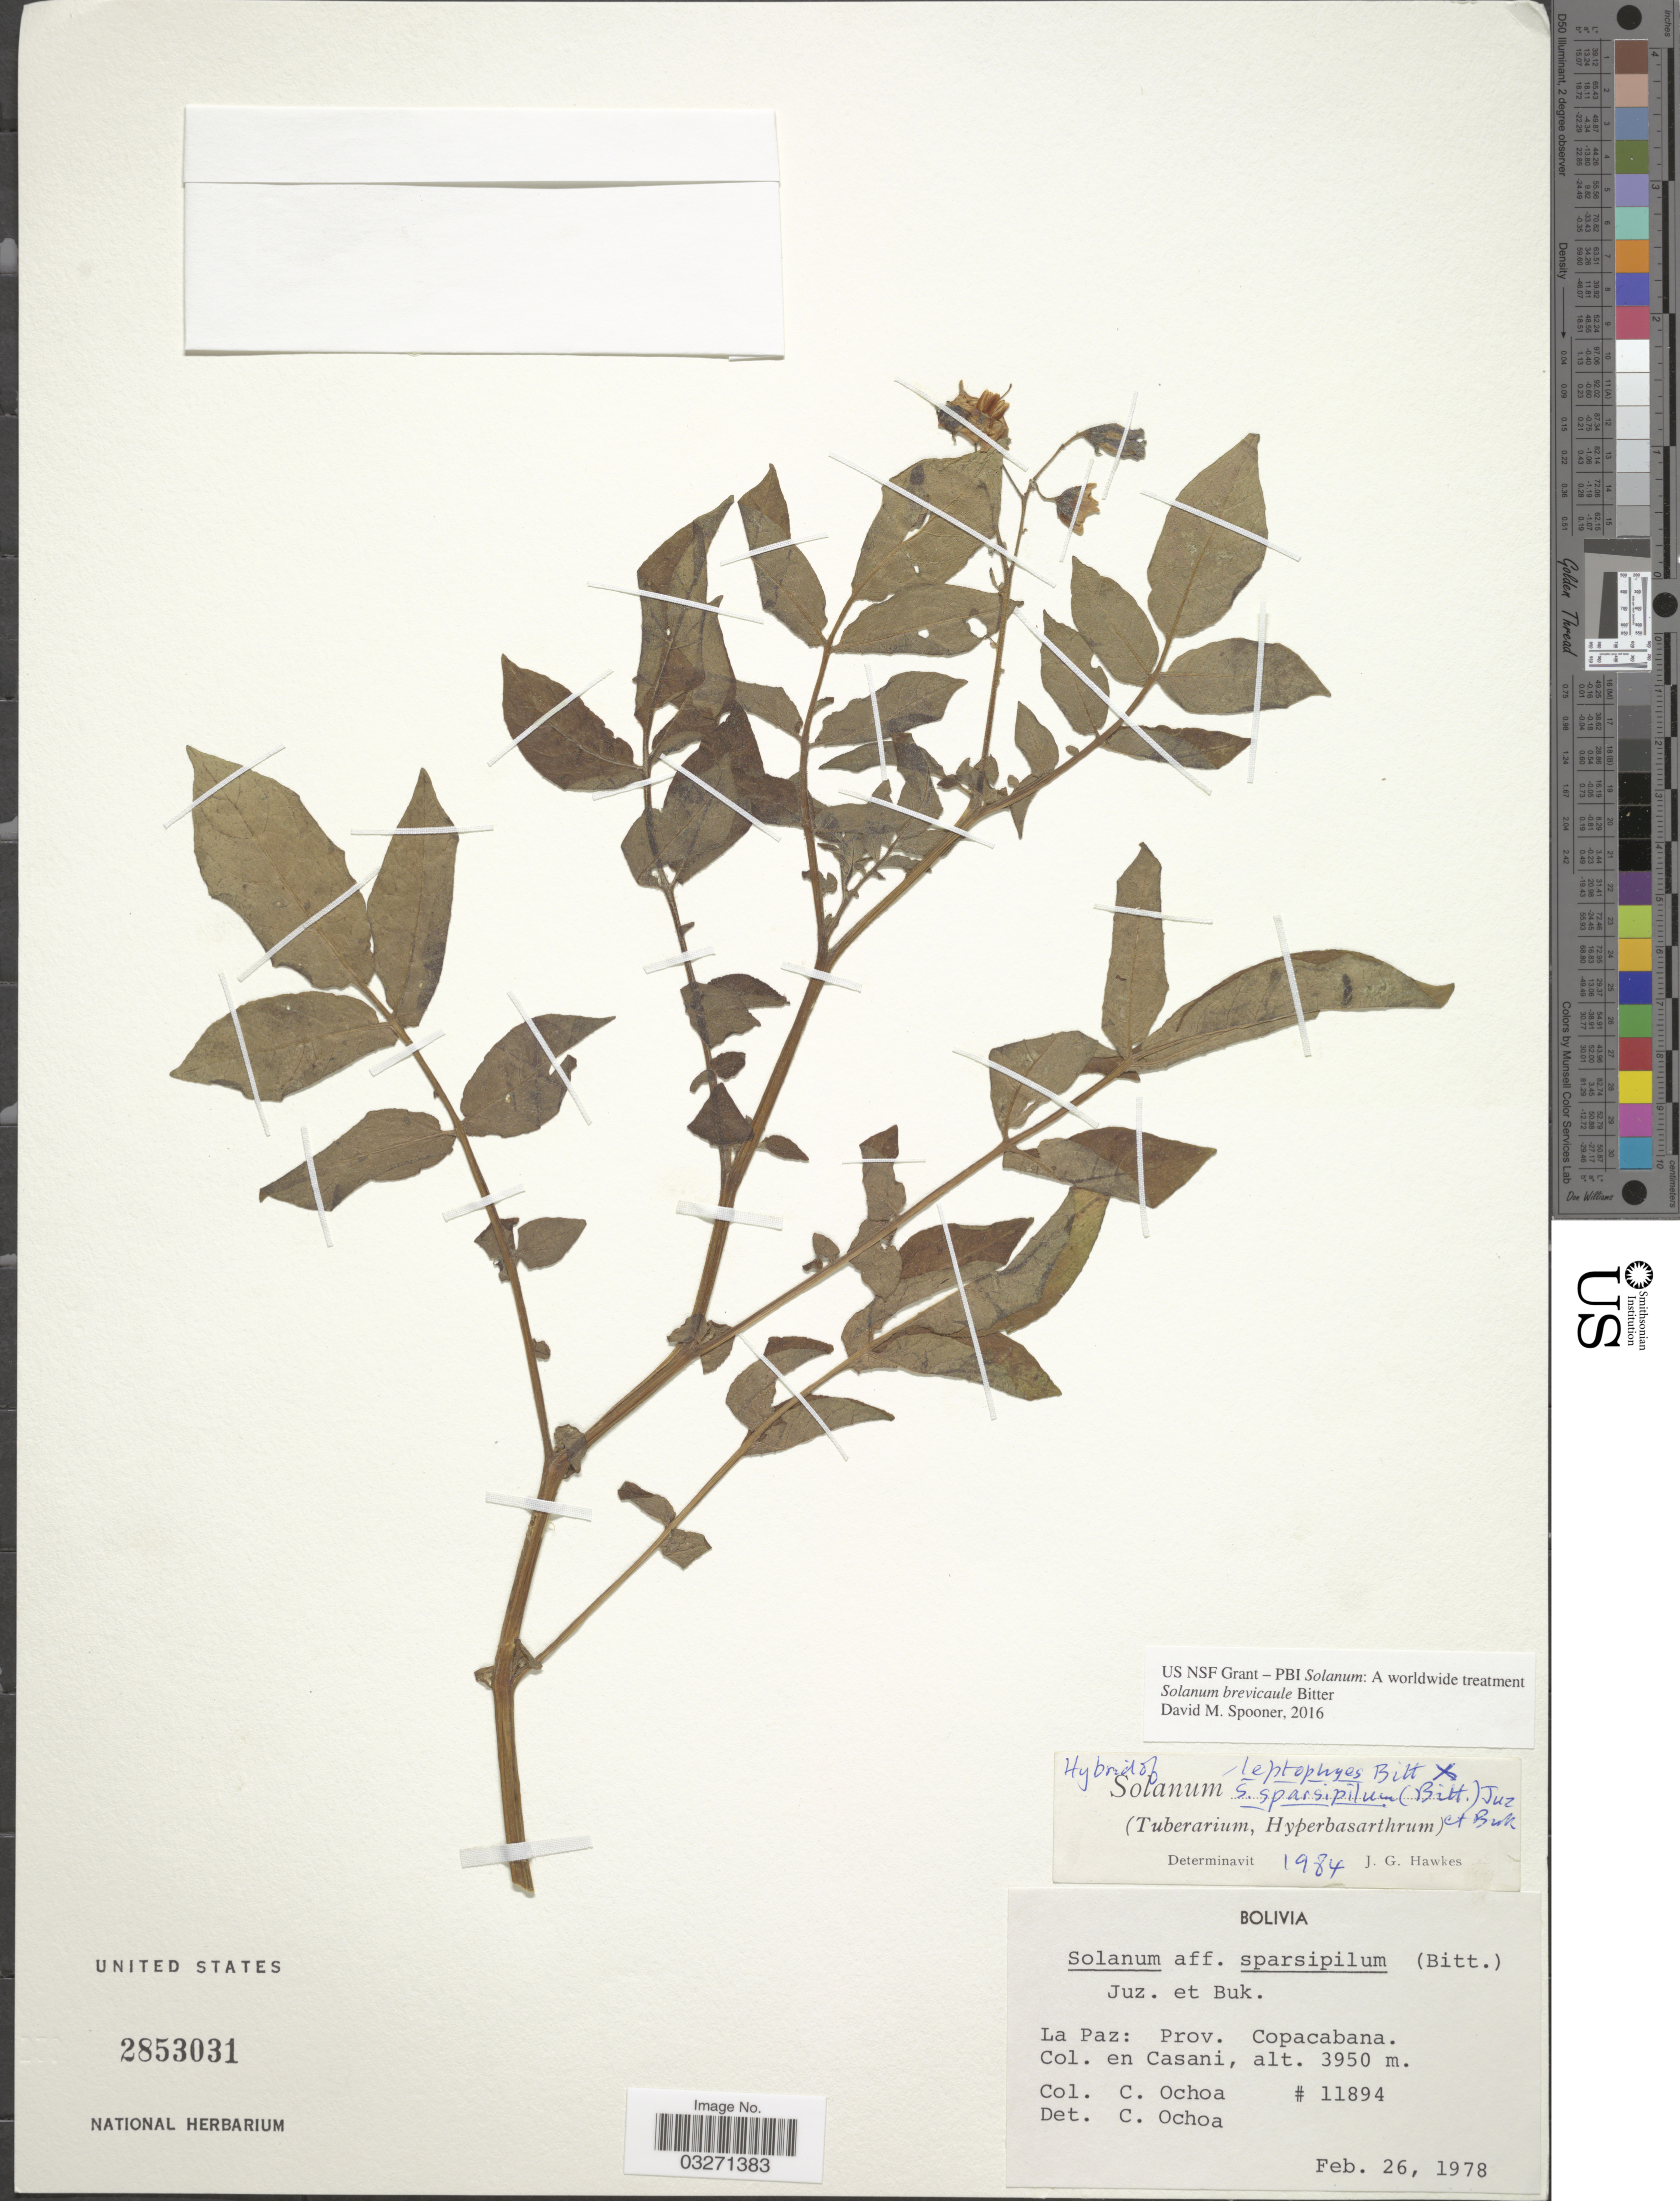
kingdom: Plantae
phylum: Tracheophyta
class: Magnoliopsida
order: Solanales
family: Solanaceae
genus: Solanum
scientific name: Solanum brevicaule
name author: Bitter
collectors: C. Ochoa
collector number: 11894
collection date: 1978-02-26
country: Bolivia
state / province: La Paz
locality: Prov. Copacabana. Col. en Casani.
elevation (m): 3950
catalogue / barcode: US 2853031